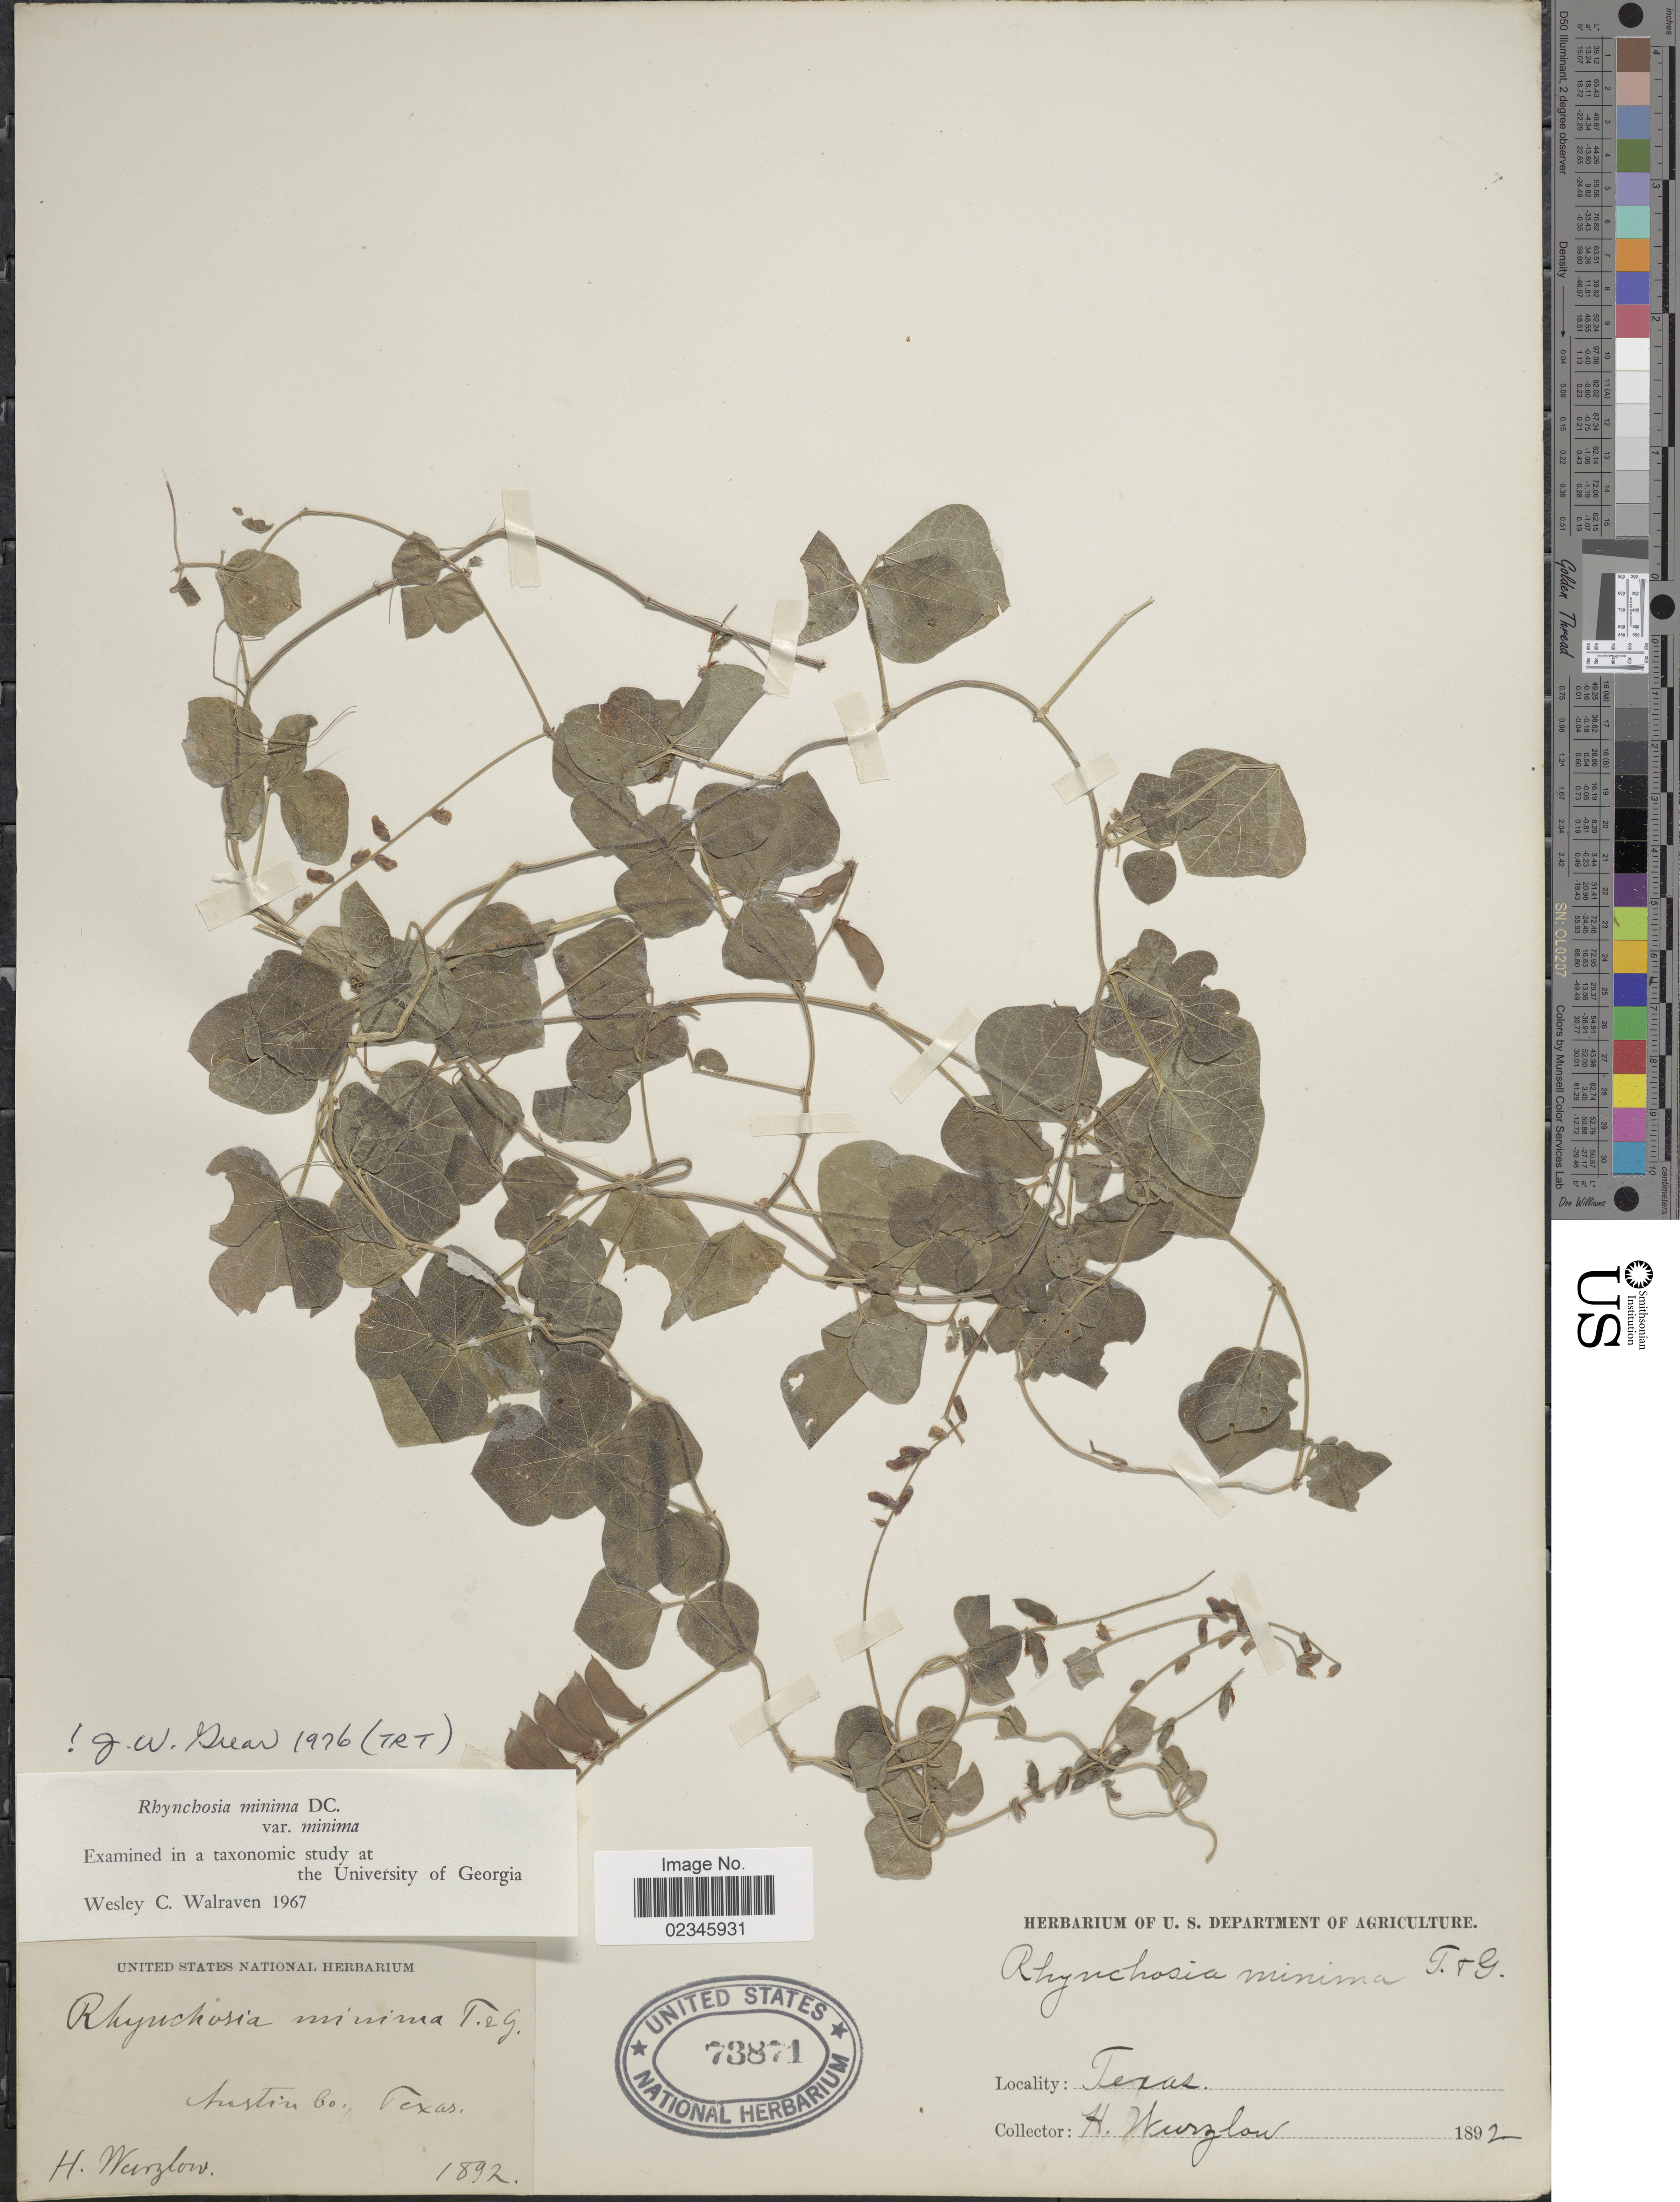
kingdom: Plantae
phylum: Tracheophyta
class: Magnoliopsida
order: Fabales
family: Fabaceae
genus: Rhynchosia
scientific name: Rhynchosia minima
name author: (L.) DC.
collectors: H. Wurzlow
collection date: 1892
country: United States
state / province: Texas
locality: Austin Co.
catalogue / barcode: US 73871